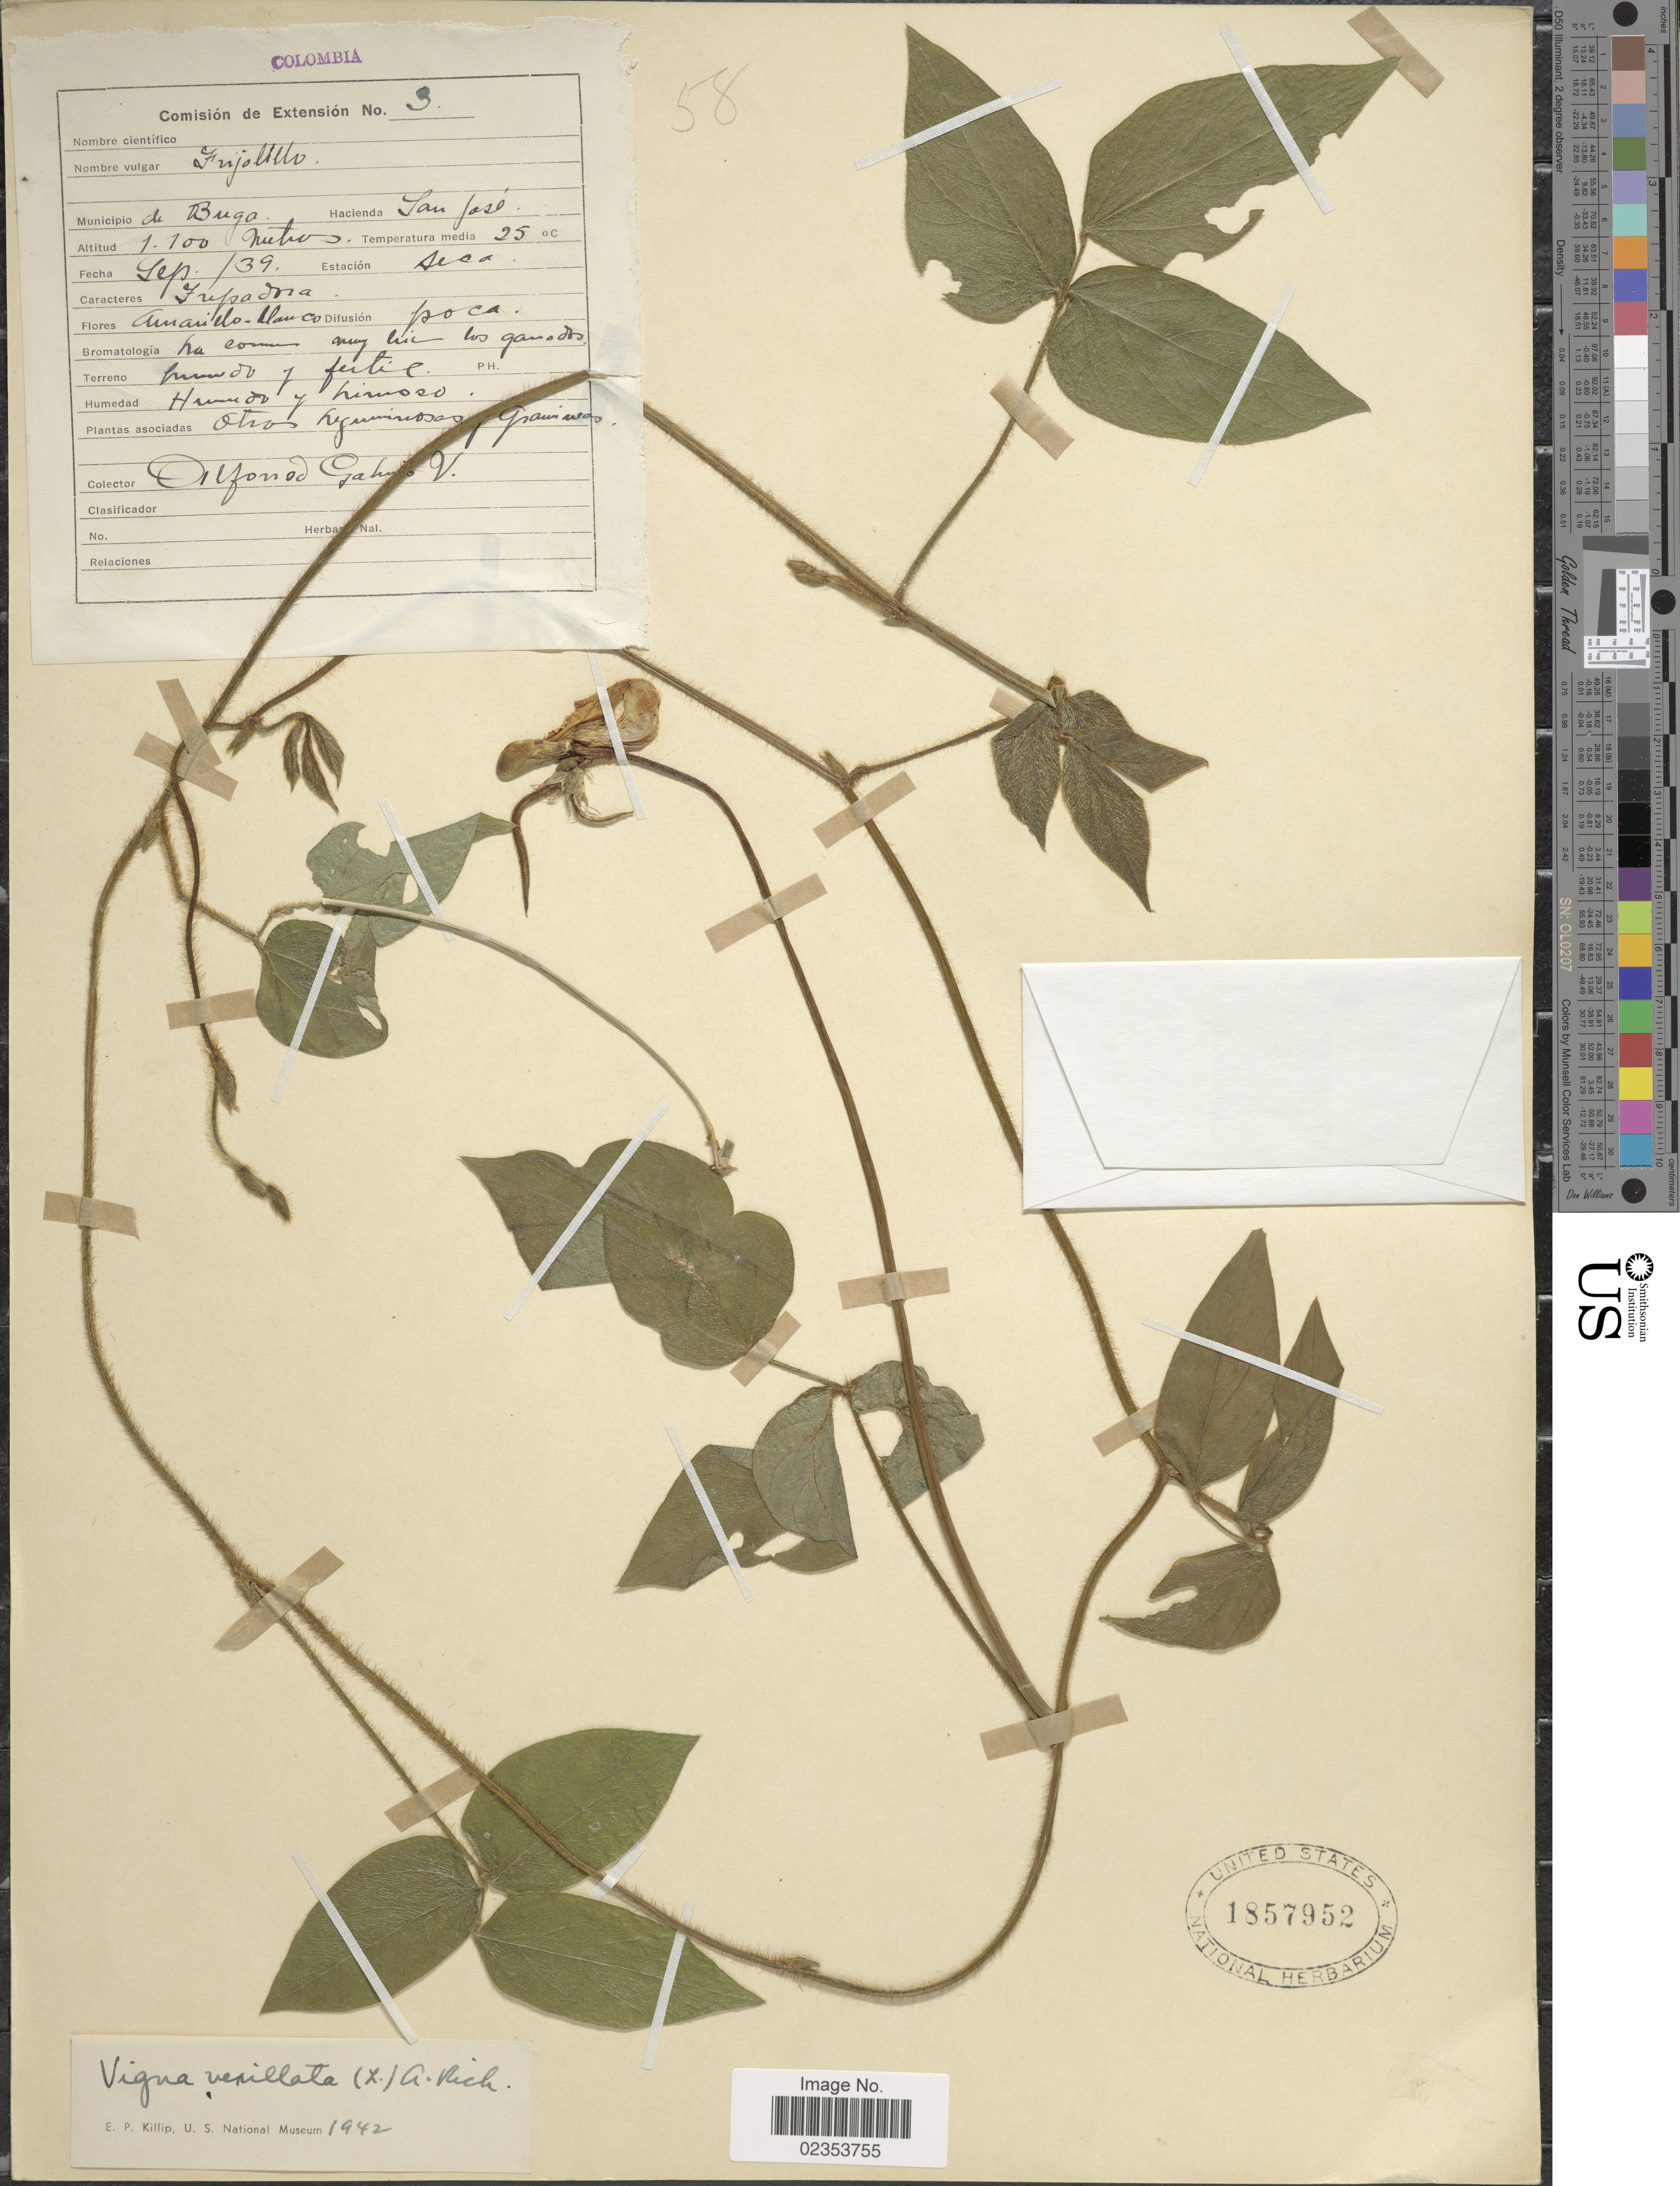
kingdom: Plantae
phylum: Tracheophyta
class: Magnoliopsida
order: Fabales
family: Fabaceae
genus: Vigna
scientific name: Vigna vexillata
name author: (L.) A. Rich.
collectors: A. Galvis V.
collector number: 3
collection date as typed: Transcribed d/m/y: /9/39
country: Colombia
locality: Municipio de Buga. Hacienda San Jose. Estacion Seca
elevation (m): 1100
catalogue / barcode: US 1857952